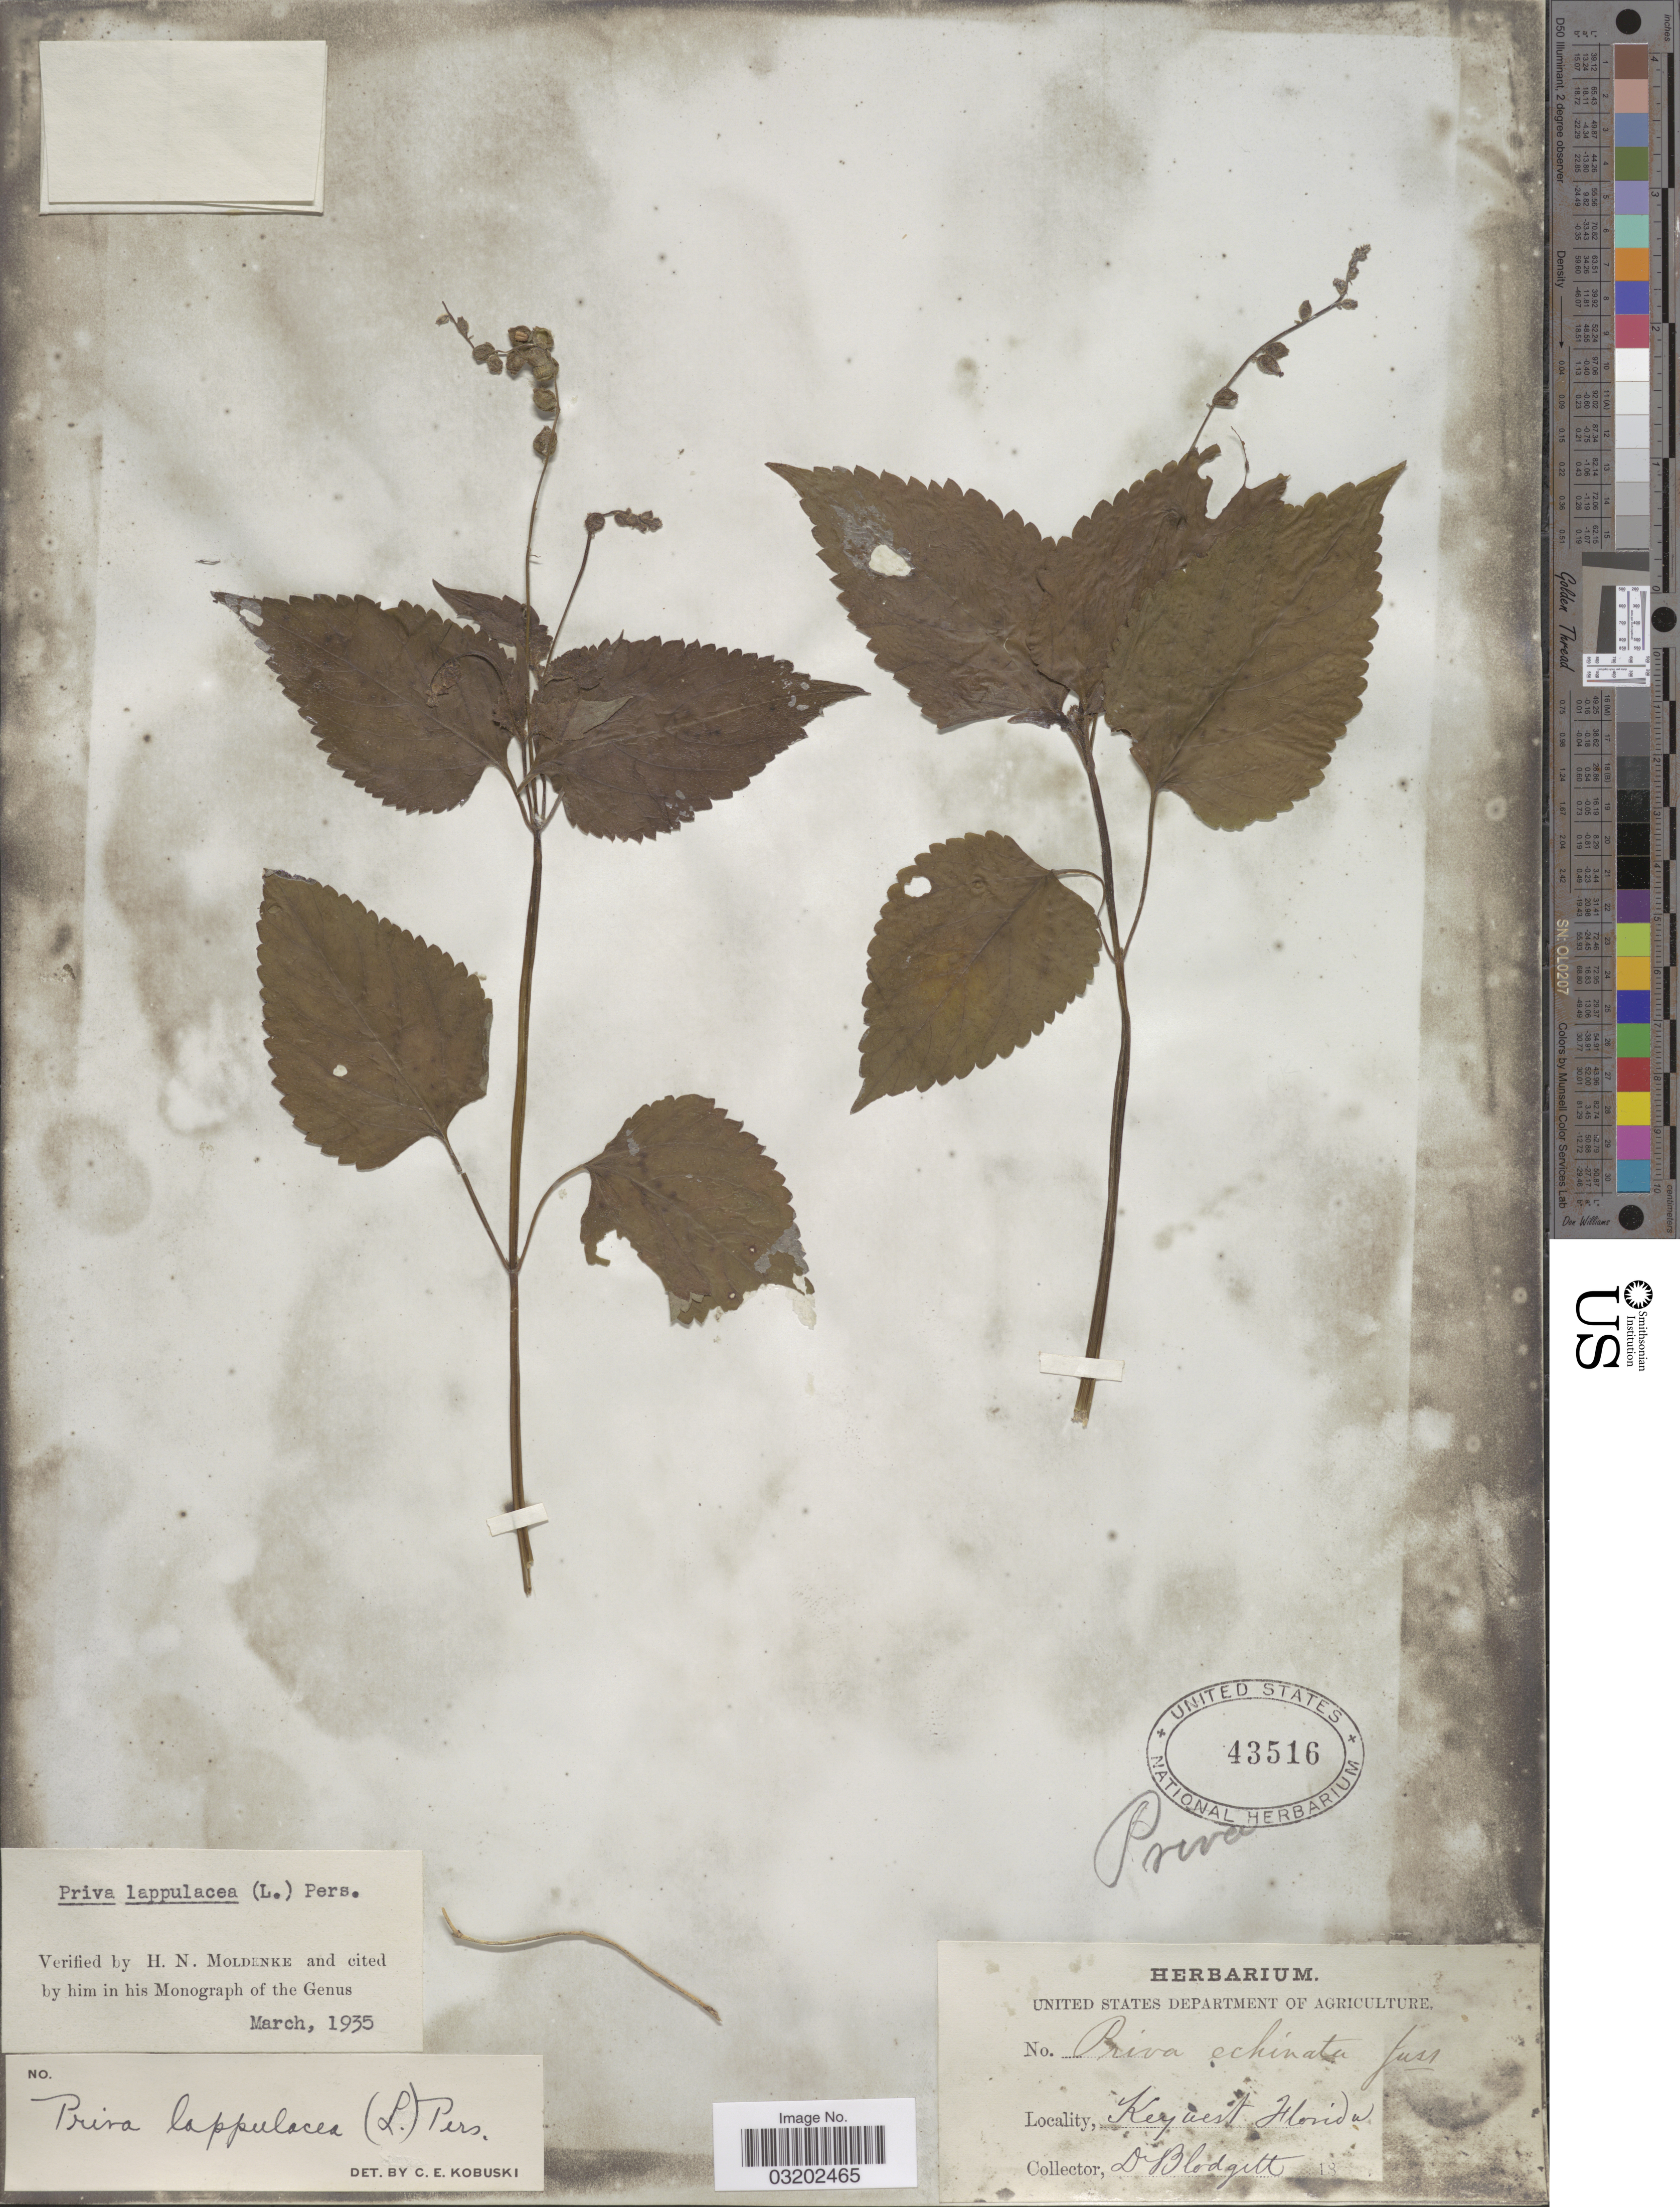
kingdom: Plantae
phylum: Tracheophyta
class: Magnoliopsida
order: Lamiales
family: Verbenaceae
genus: Priva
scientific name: Priva lappulacea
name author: (L.) Pers.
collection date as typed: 18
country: United States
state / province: Florida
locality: Keywest.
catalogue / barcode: US 43516